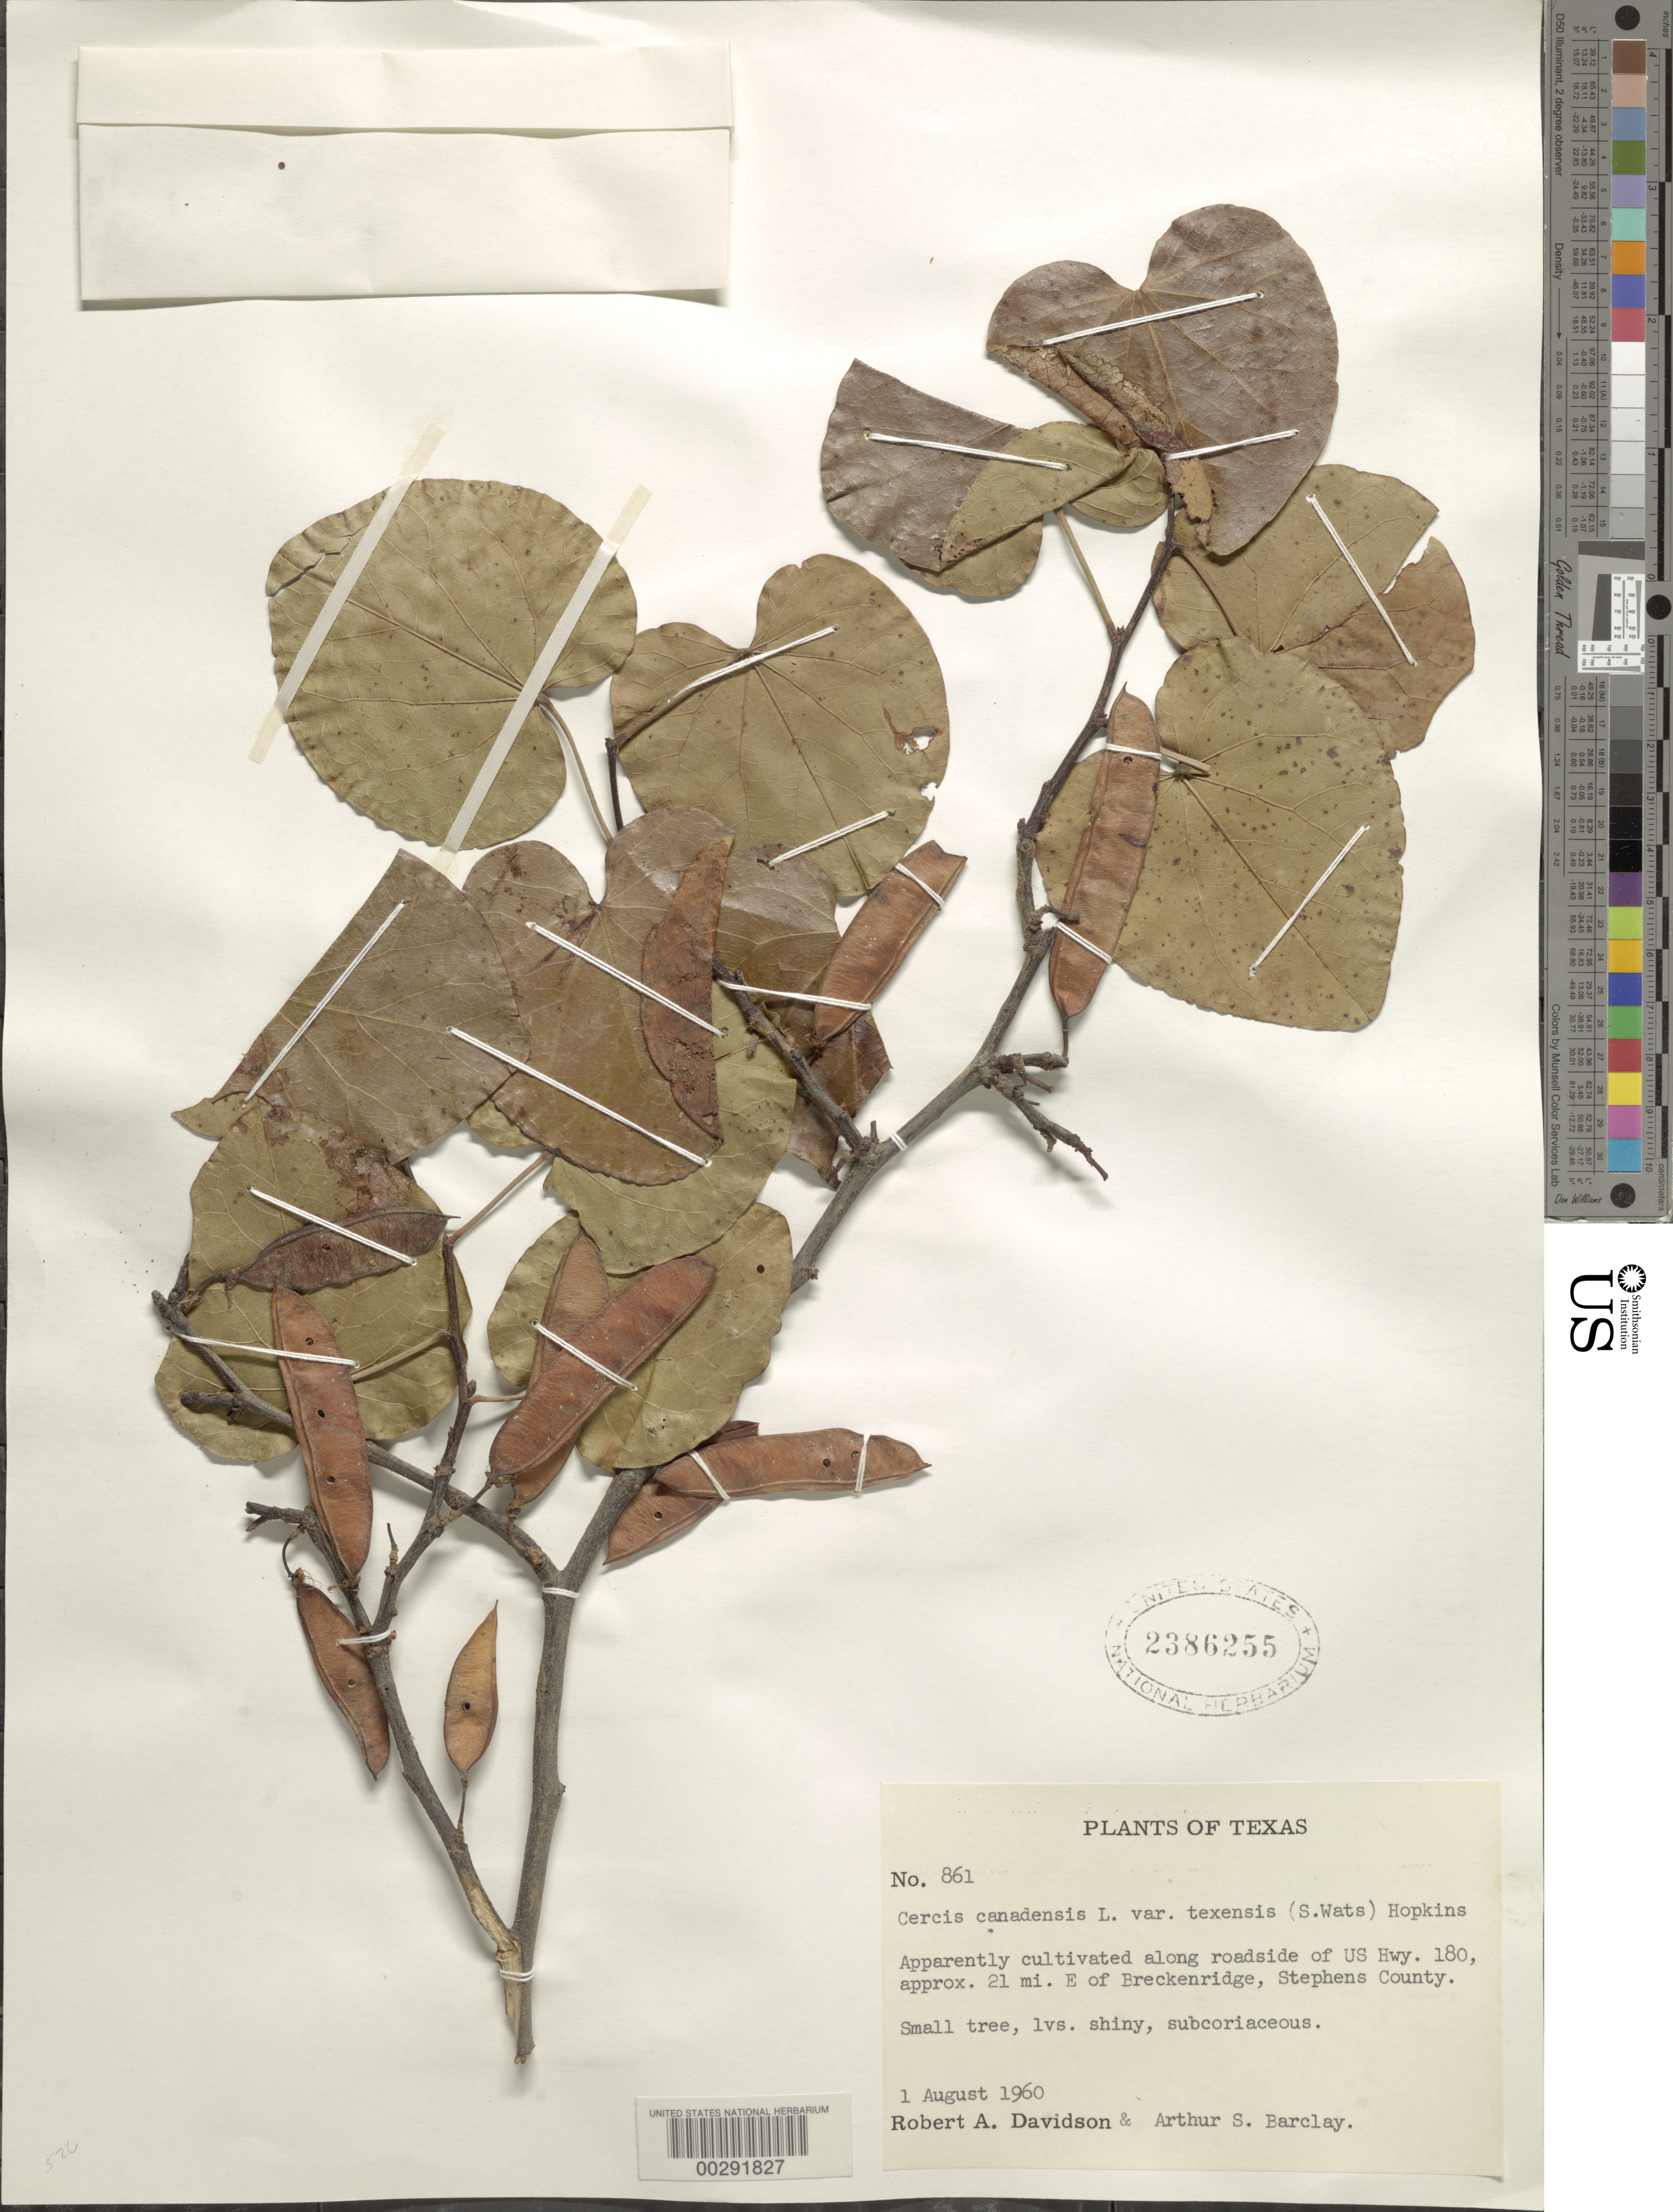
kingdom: Plantae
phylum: Tracheophyta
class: Magnoliopsida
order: Fabales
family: Fabaceae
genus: Cercis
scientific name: Cercis canadensis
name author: L.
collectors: R. A. Davidson & A. S. Barclay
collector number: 861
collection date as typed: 01 Aug 1960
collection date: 1960-08-01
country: United States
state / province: Texas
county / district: Stephens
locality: Along roadside of us hwy 180, approx. 21 mi e of breckenridge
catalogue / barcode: US 2386255